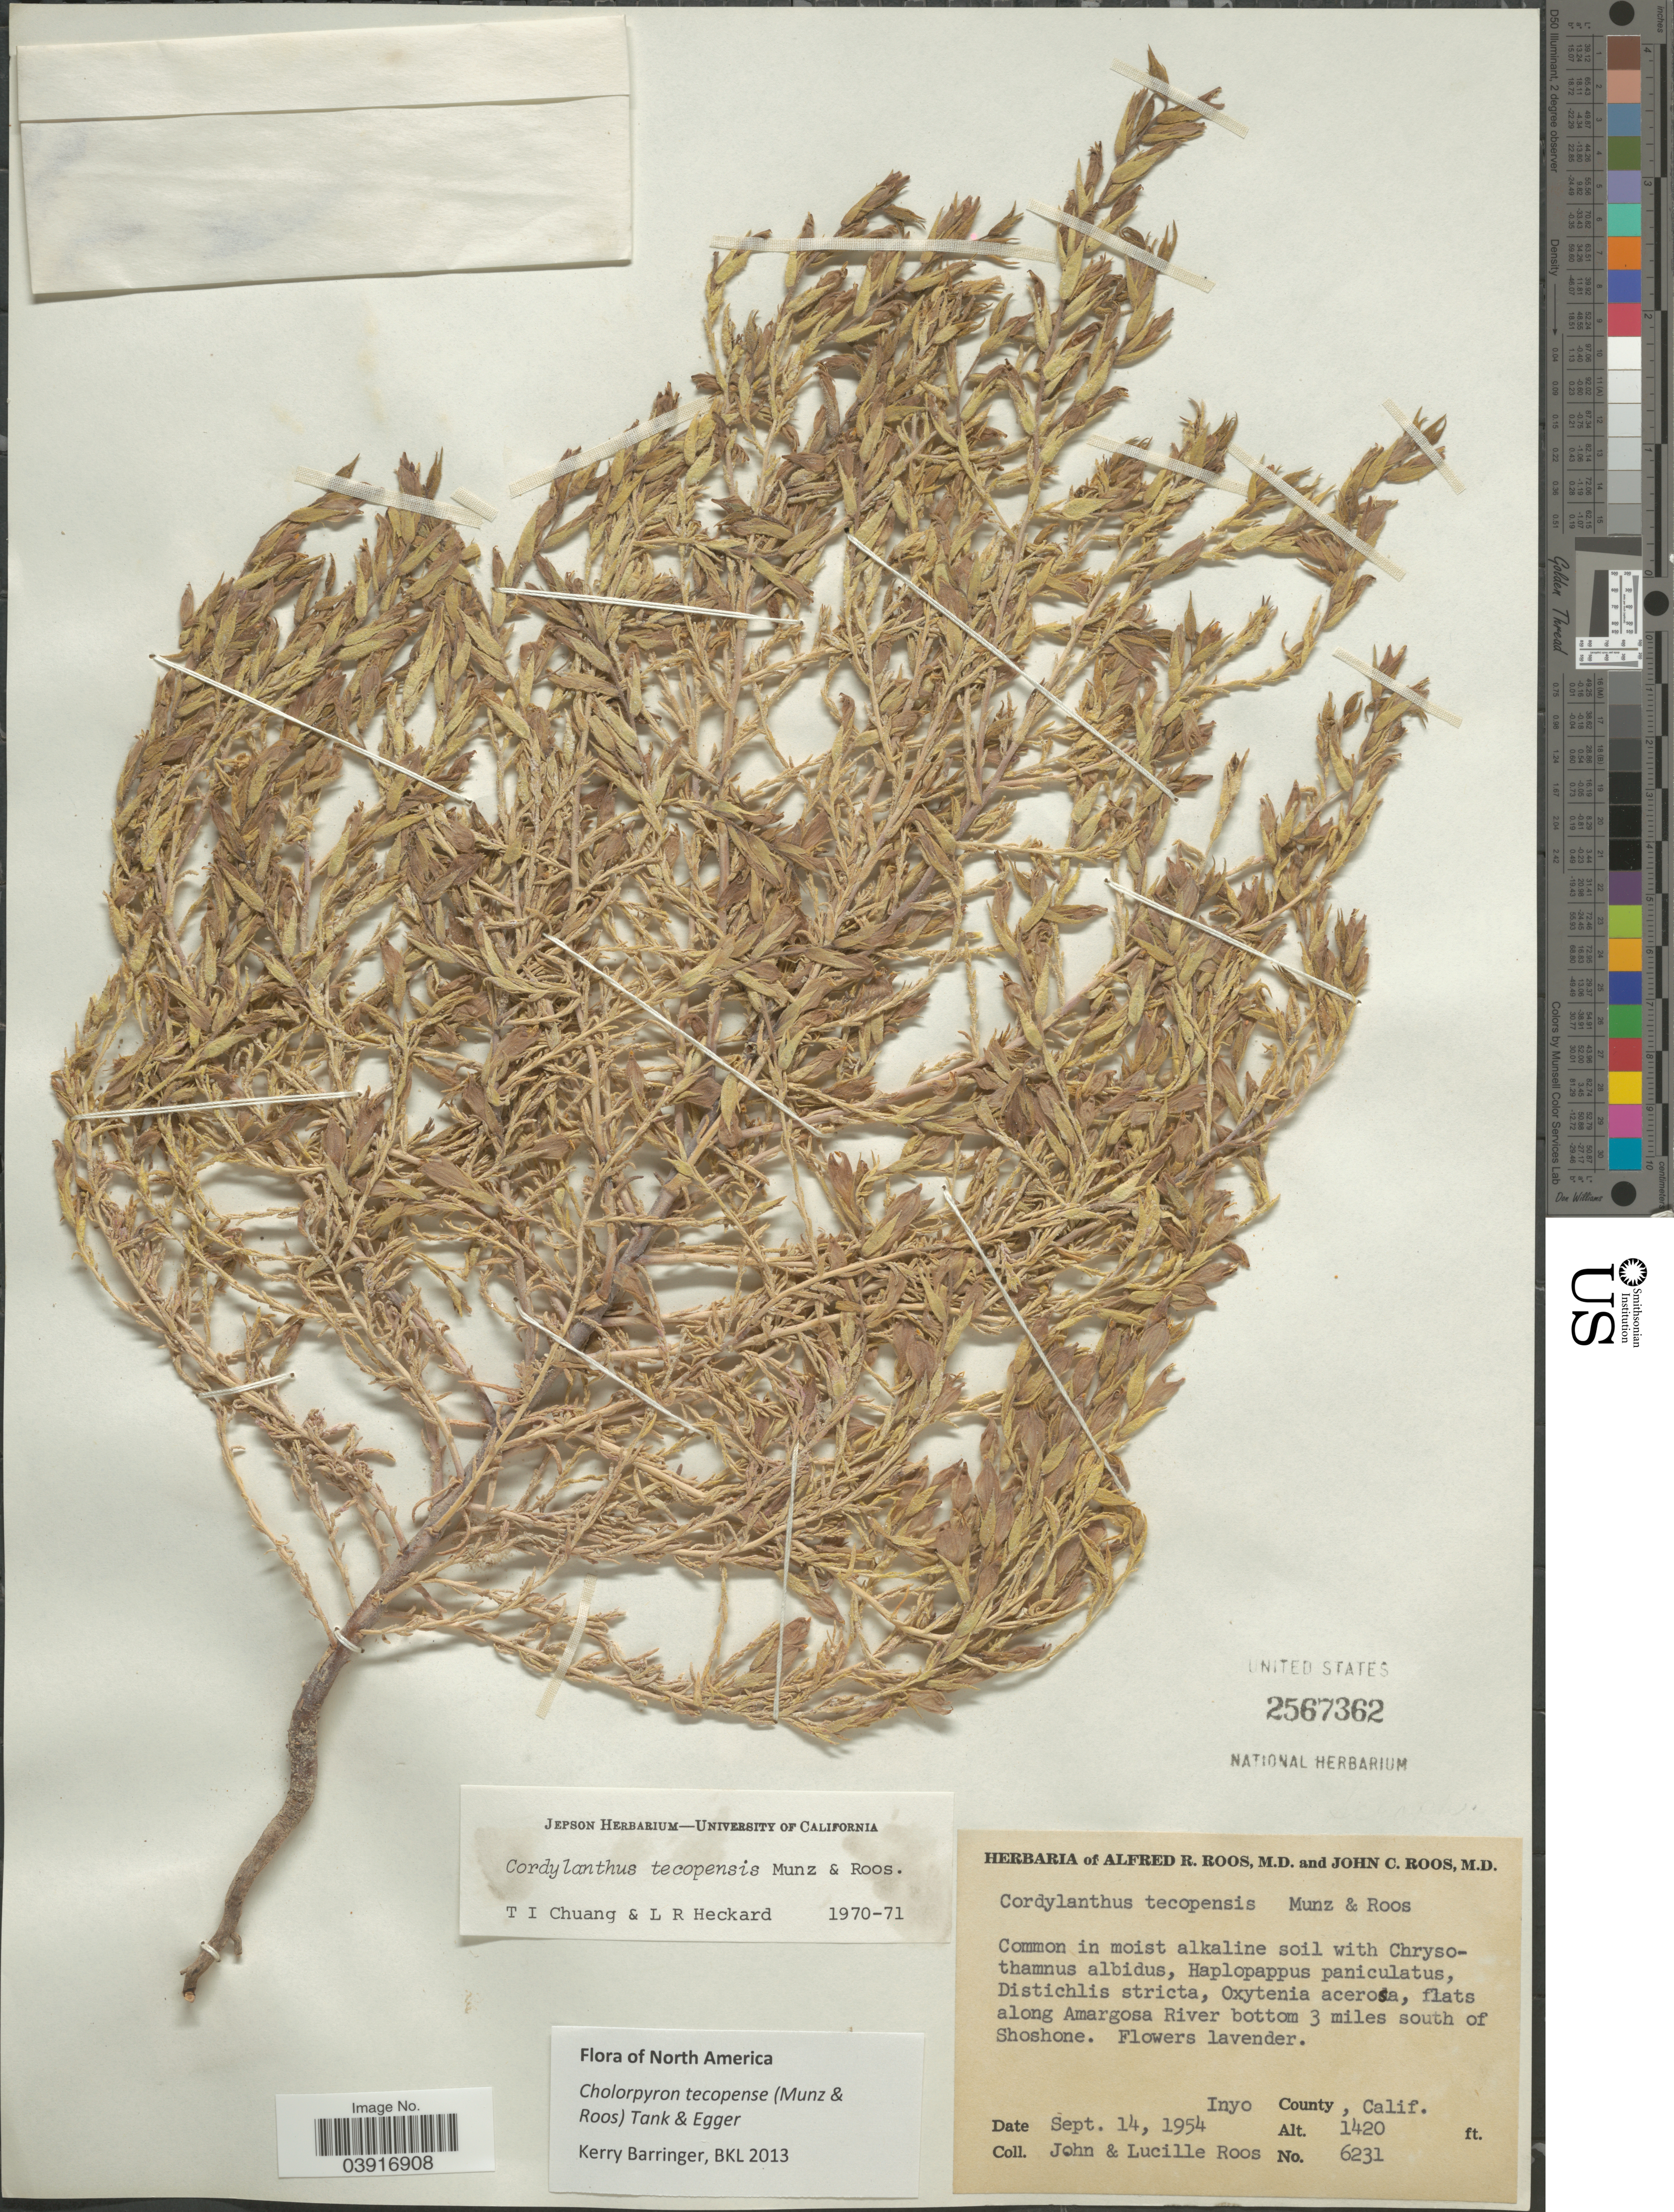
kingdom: Plantae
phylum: Tracheophyta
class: Magnoliopsida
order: Lamiales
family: Orobanchaceae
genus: Chloropyron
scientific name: Chloropyron tecopense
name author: (Munz) J.C. Roos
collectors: J. C. Roos & L. Roos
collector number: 6231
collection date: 1954-09-14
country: United States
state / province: California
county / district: Inyo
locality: Along Amargosa River bottom 3 miles south of Shoshone. Inyo County.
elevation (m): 433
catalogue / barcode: US 2567362